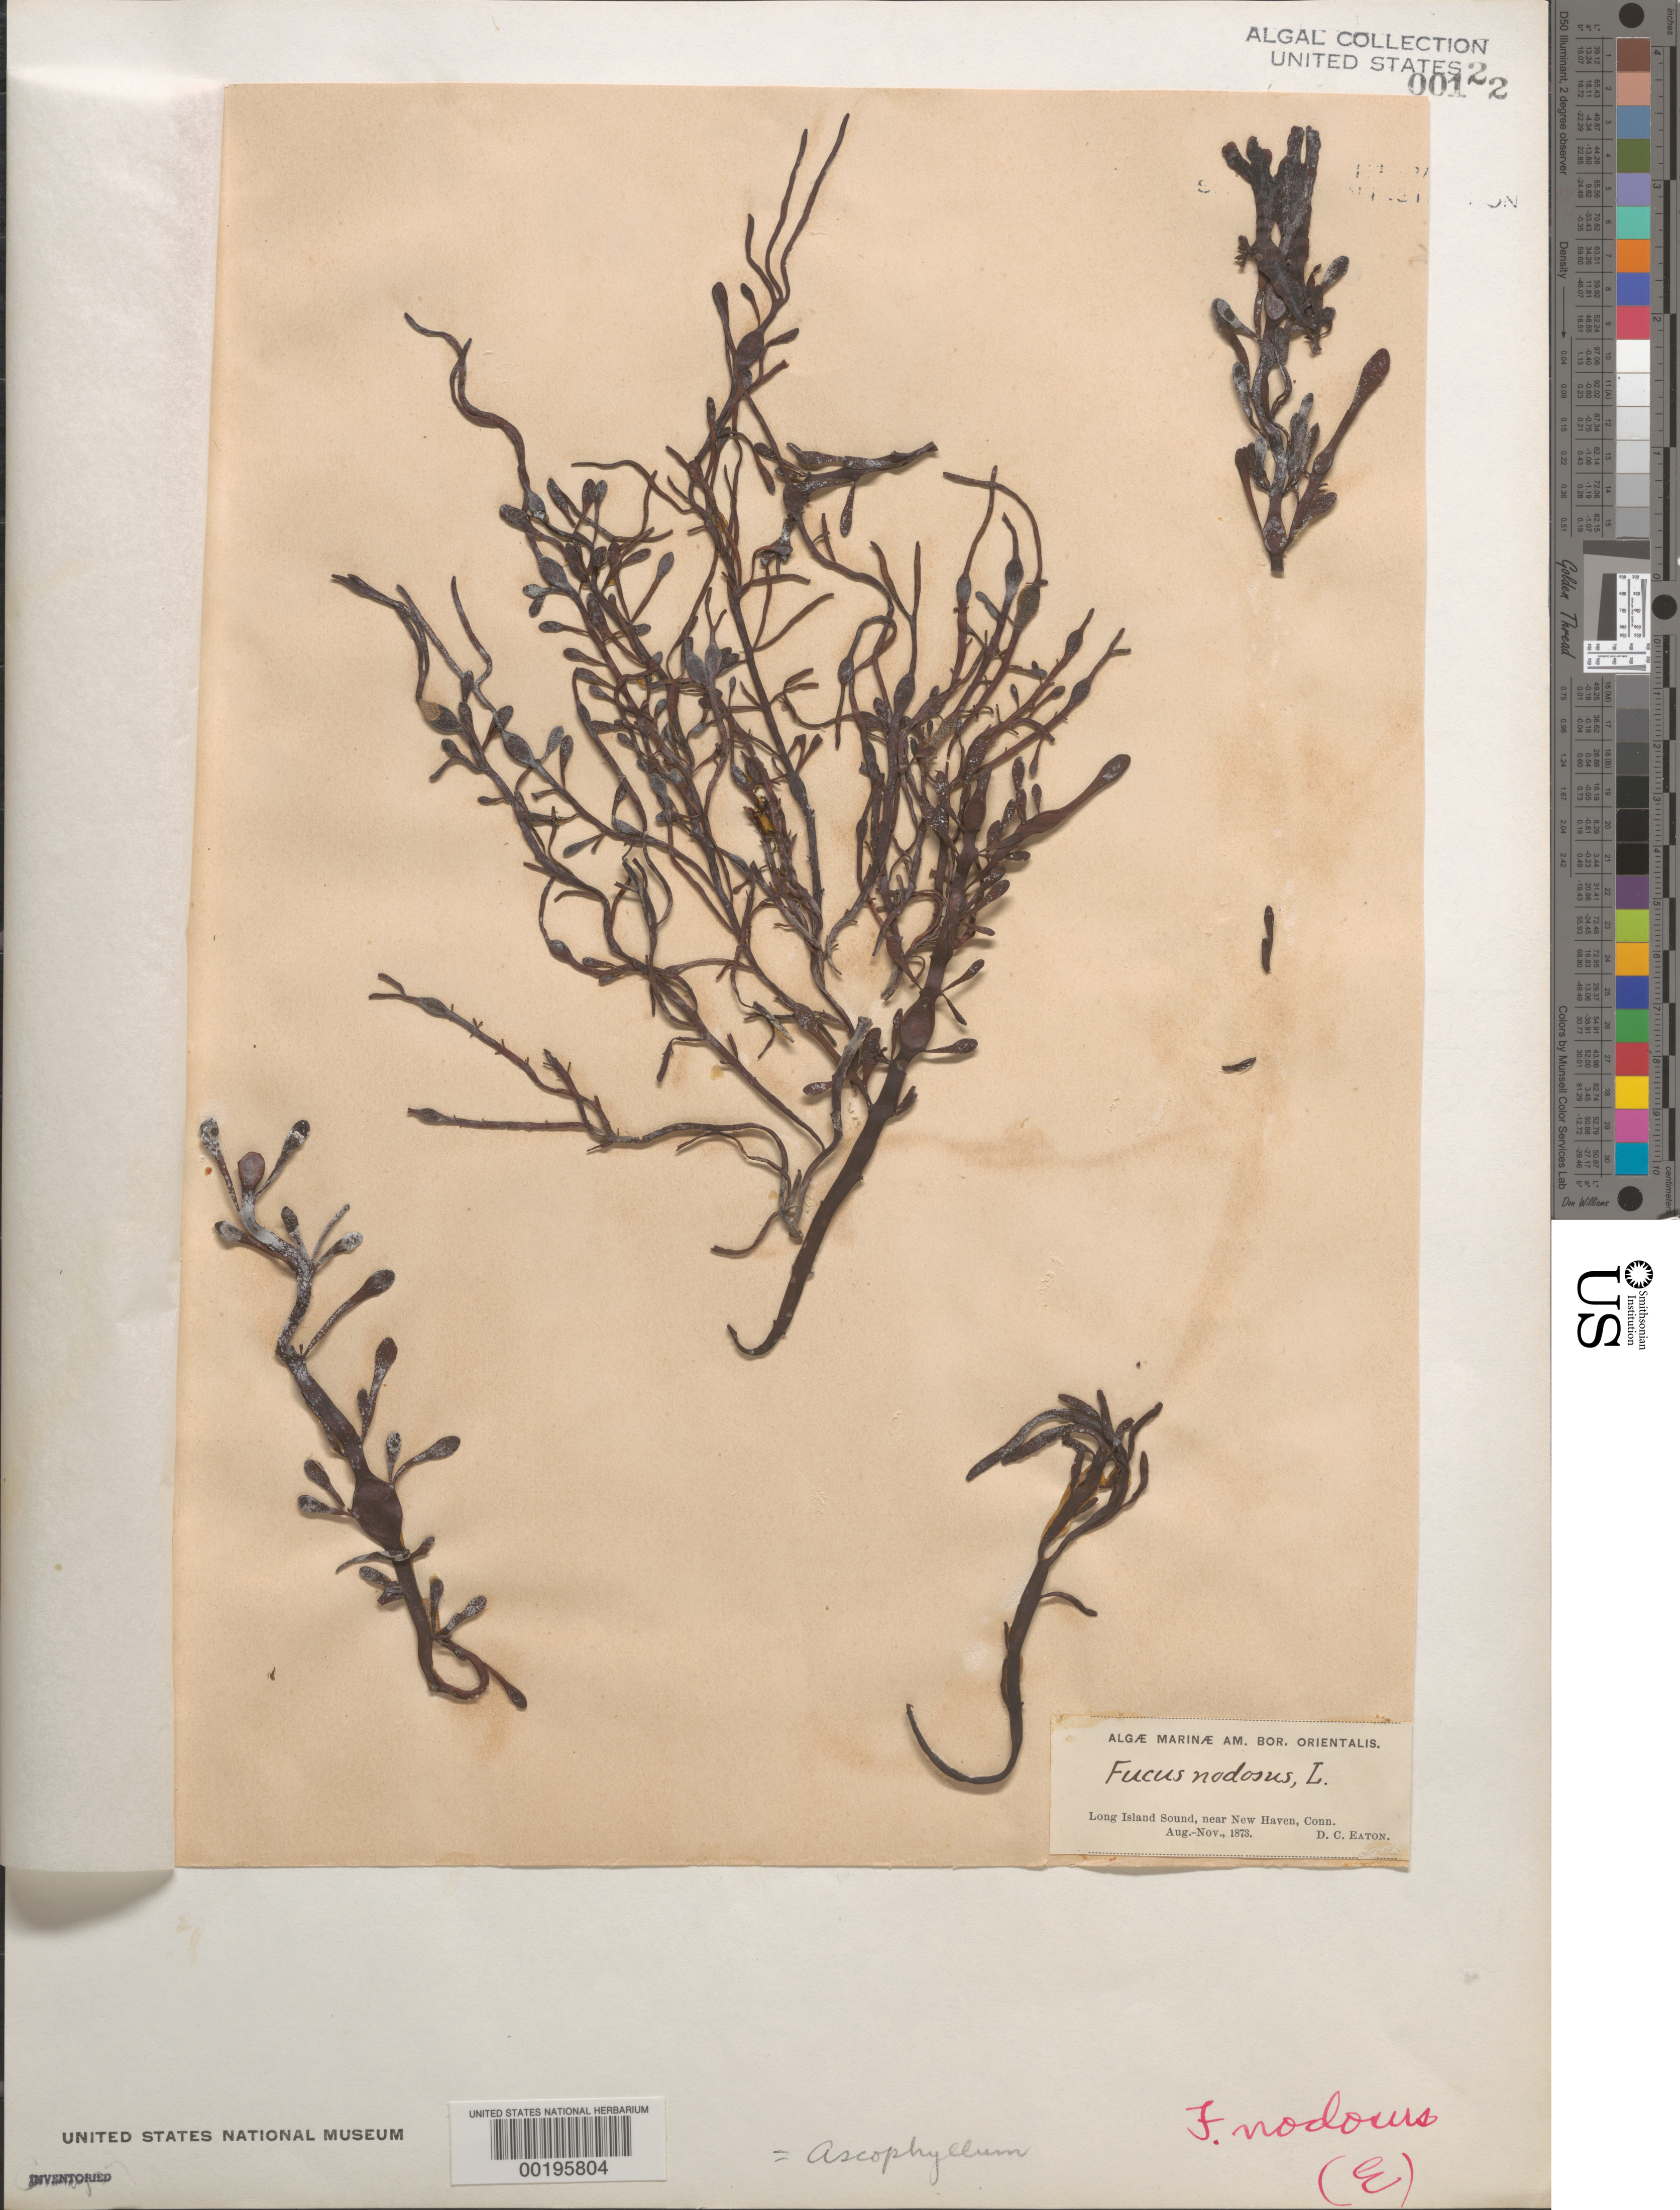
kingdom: Chromista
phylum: Ochrophyta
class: Phaeophyceae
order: Fucales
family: Fucaceae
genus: Ascophyllum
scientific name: Ascophyllum nodosum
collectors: D. C. Eaton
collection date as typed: Aug 1873 TO -- Nov 1873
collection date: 1873-08/1873-11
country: United States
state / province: Connecticut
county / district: New Haven County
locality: Long Island Sound near New Haven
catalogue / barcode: US 122